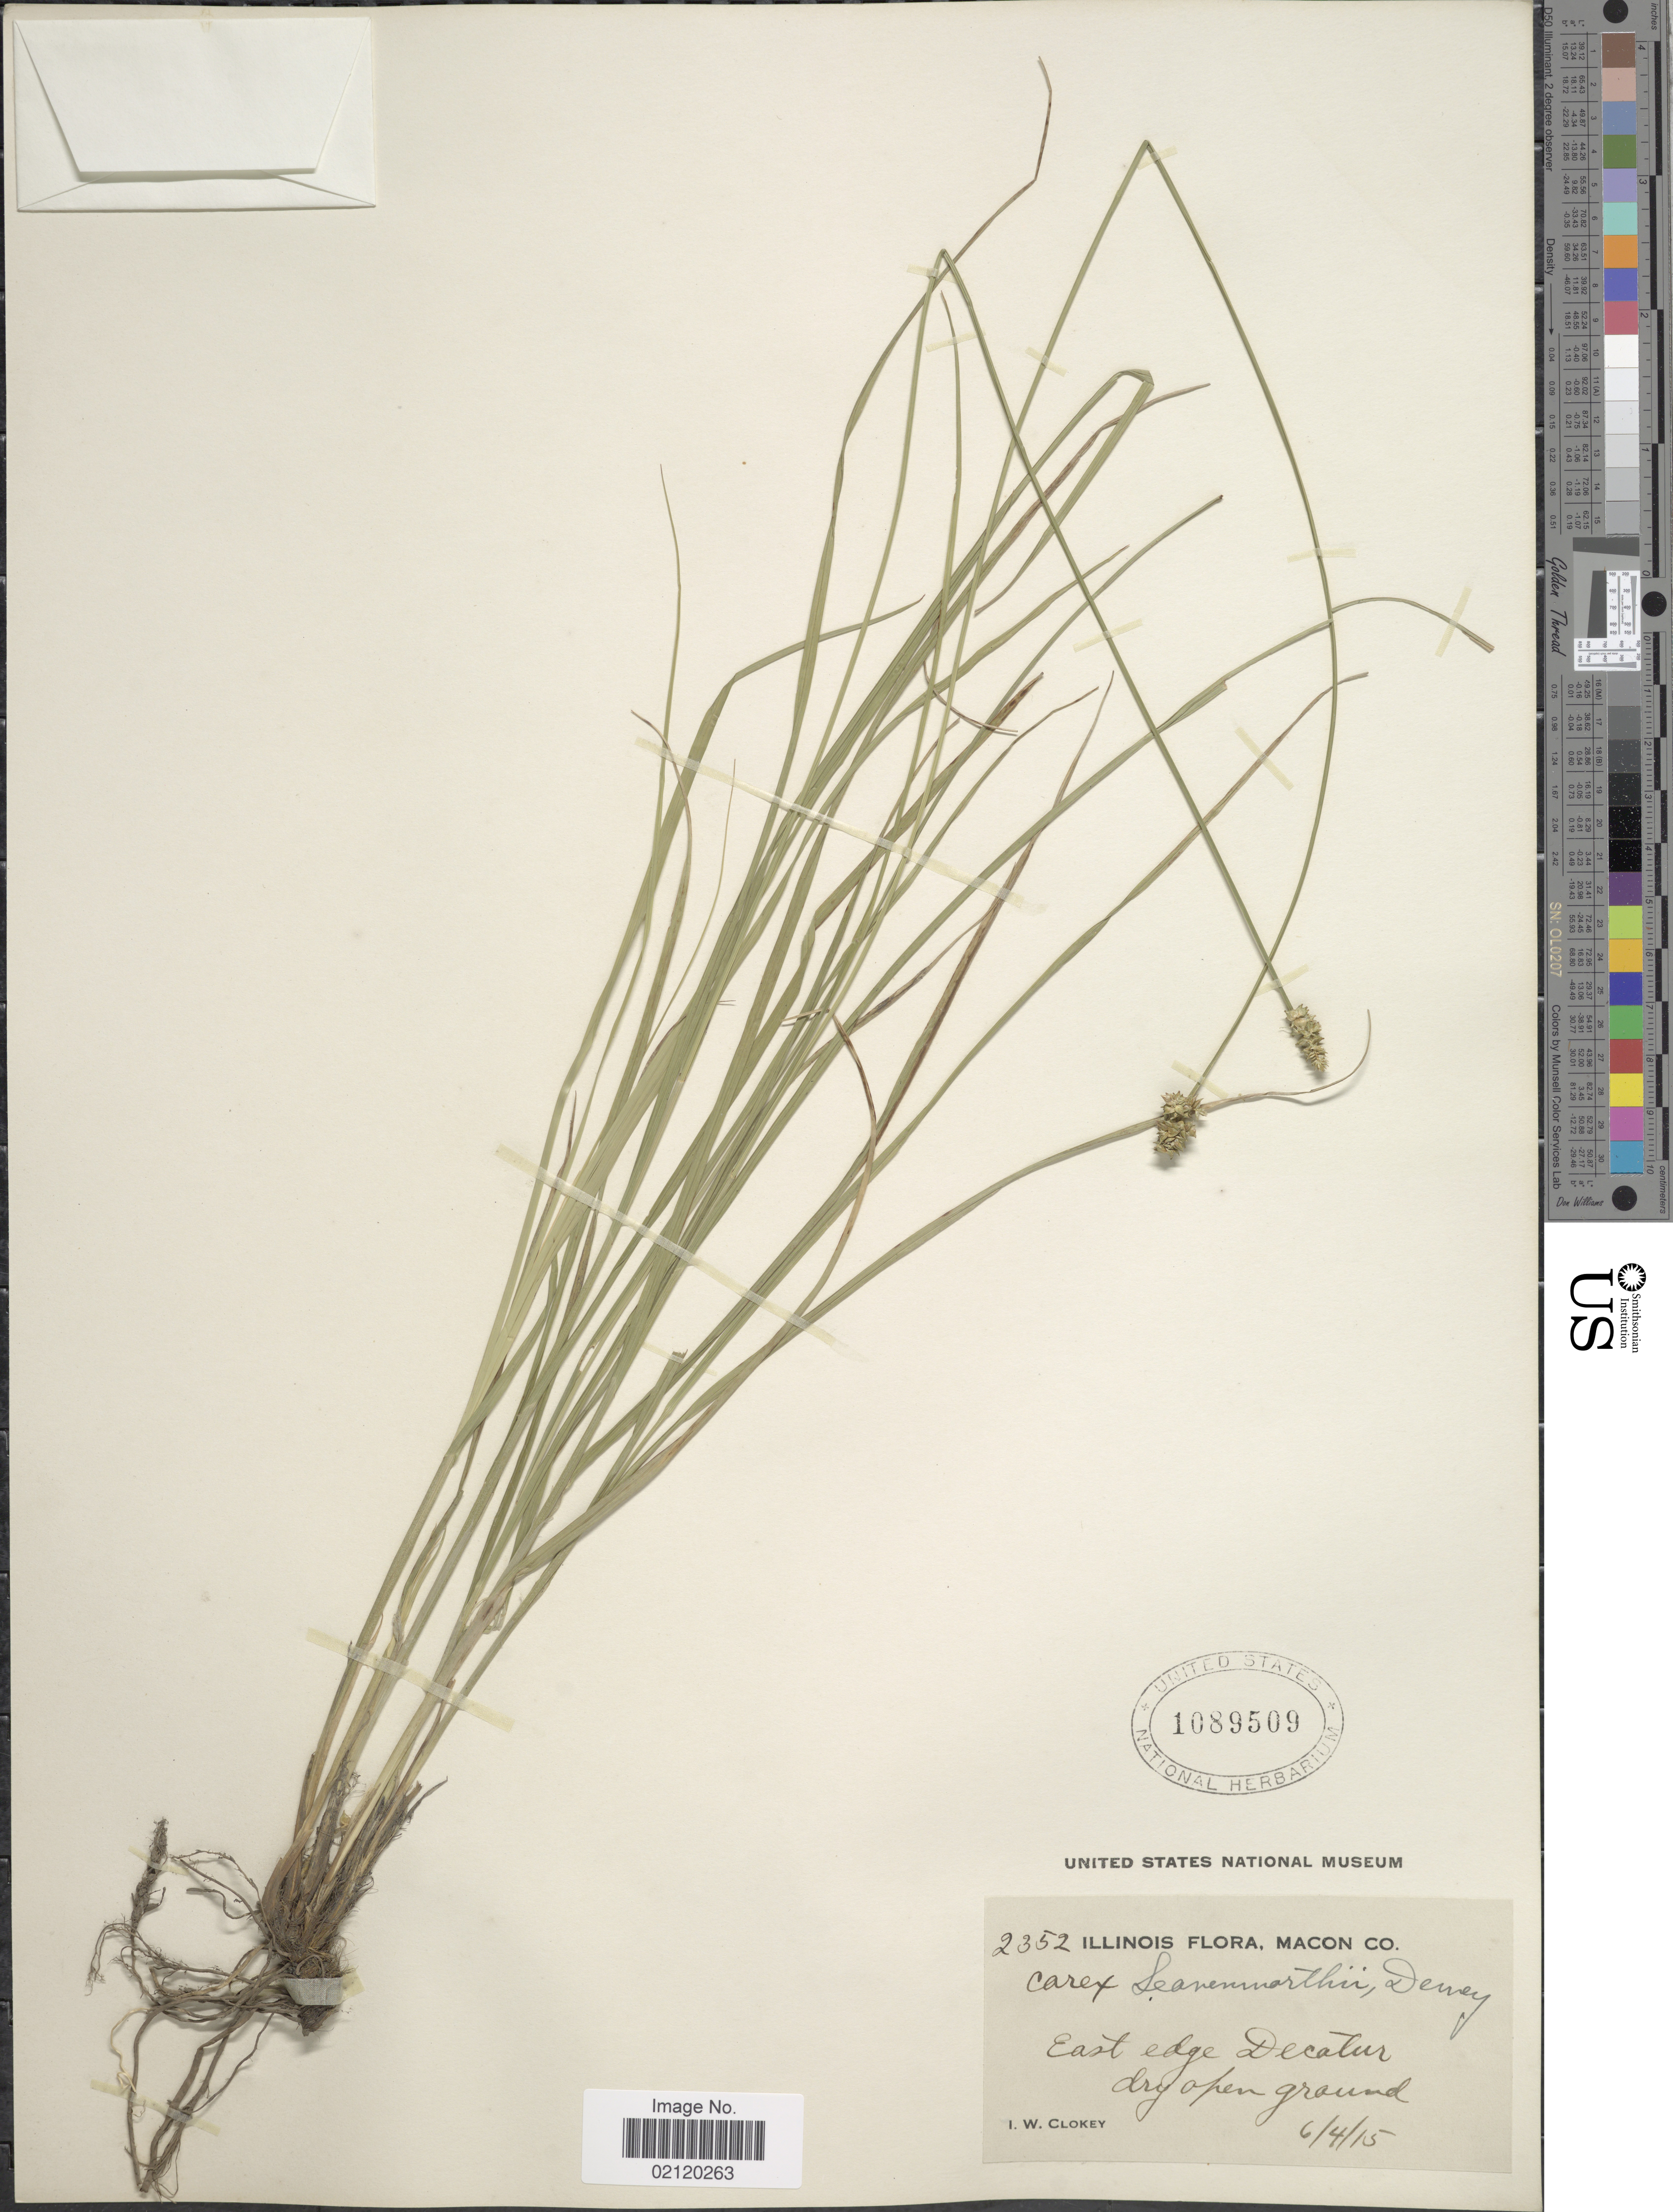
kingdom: Plantae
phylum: Tracheophyta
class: Liliopsida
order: Poales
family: Cyperaceae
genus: Carex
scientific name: Carex leavenworthii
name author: Dewey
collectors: I. W. Clokey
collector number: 2352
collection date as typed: Transcribed d/m/y: 4/6/15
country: United States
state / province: Illinois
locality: Macon Co., East edge Decatur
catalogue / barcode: US 1089509